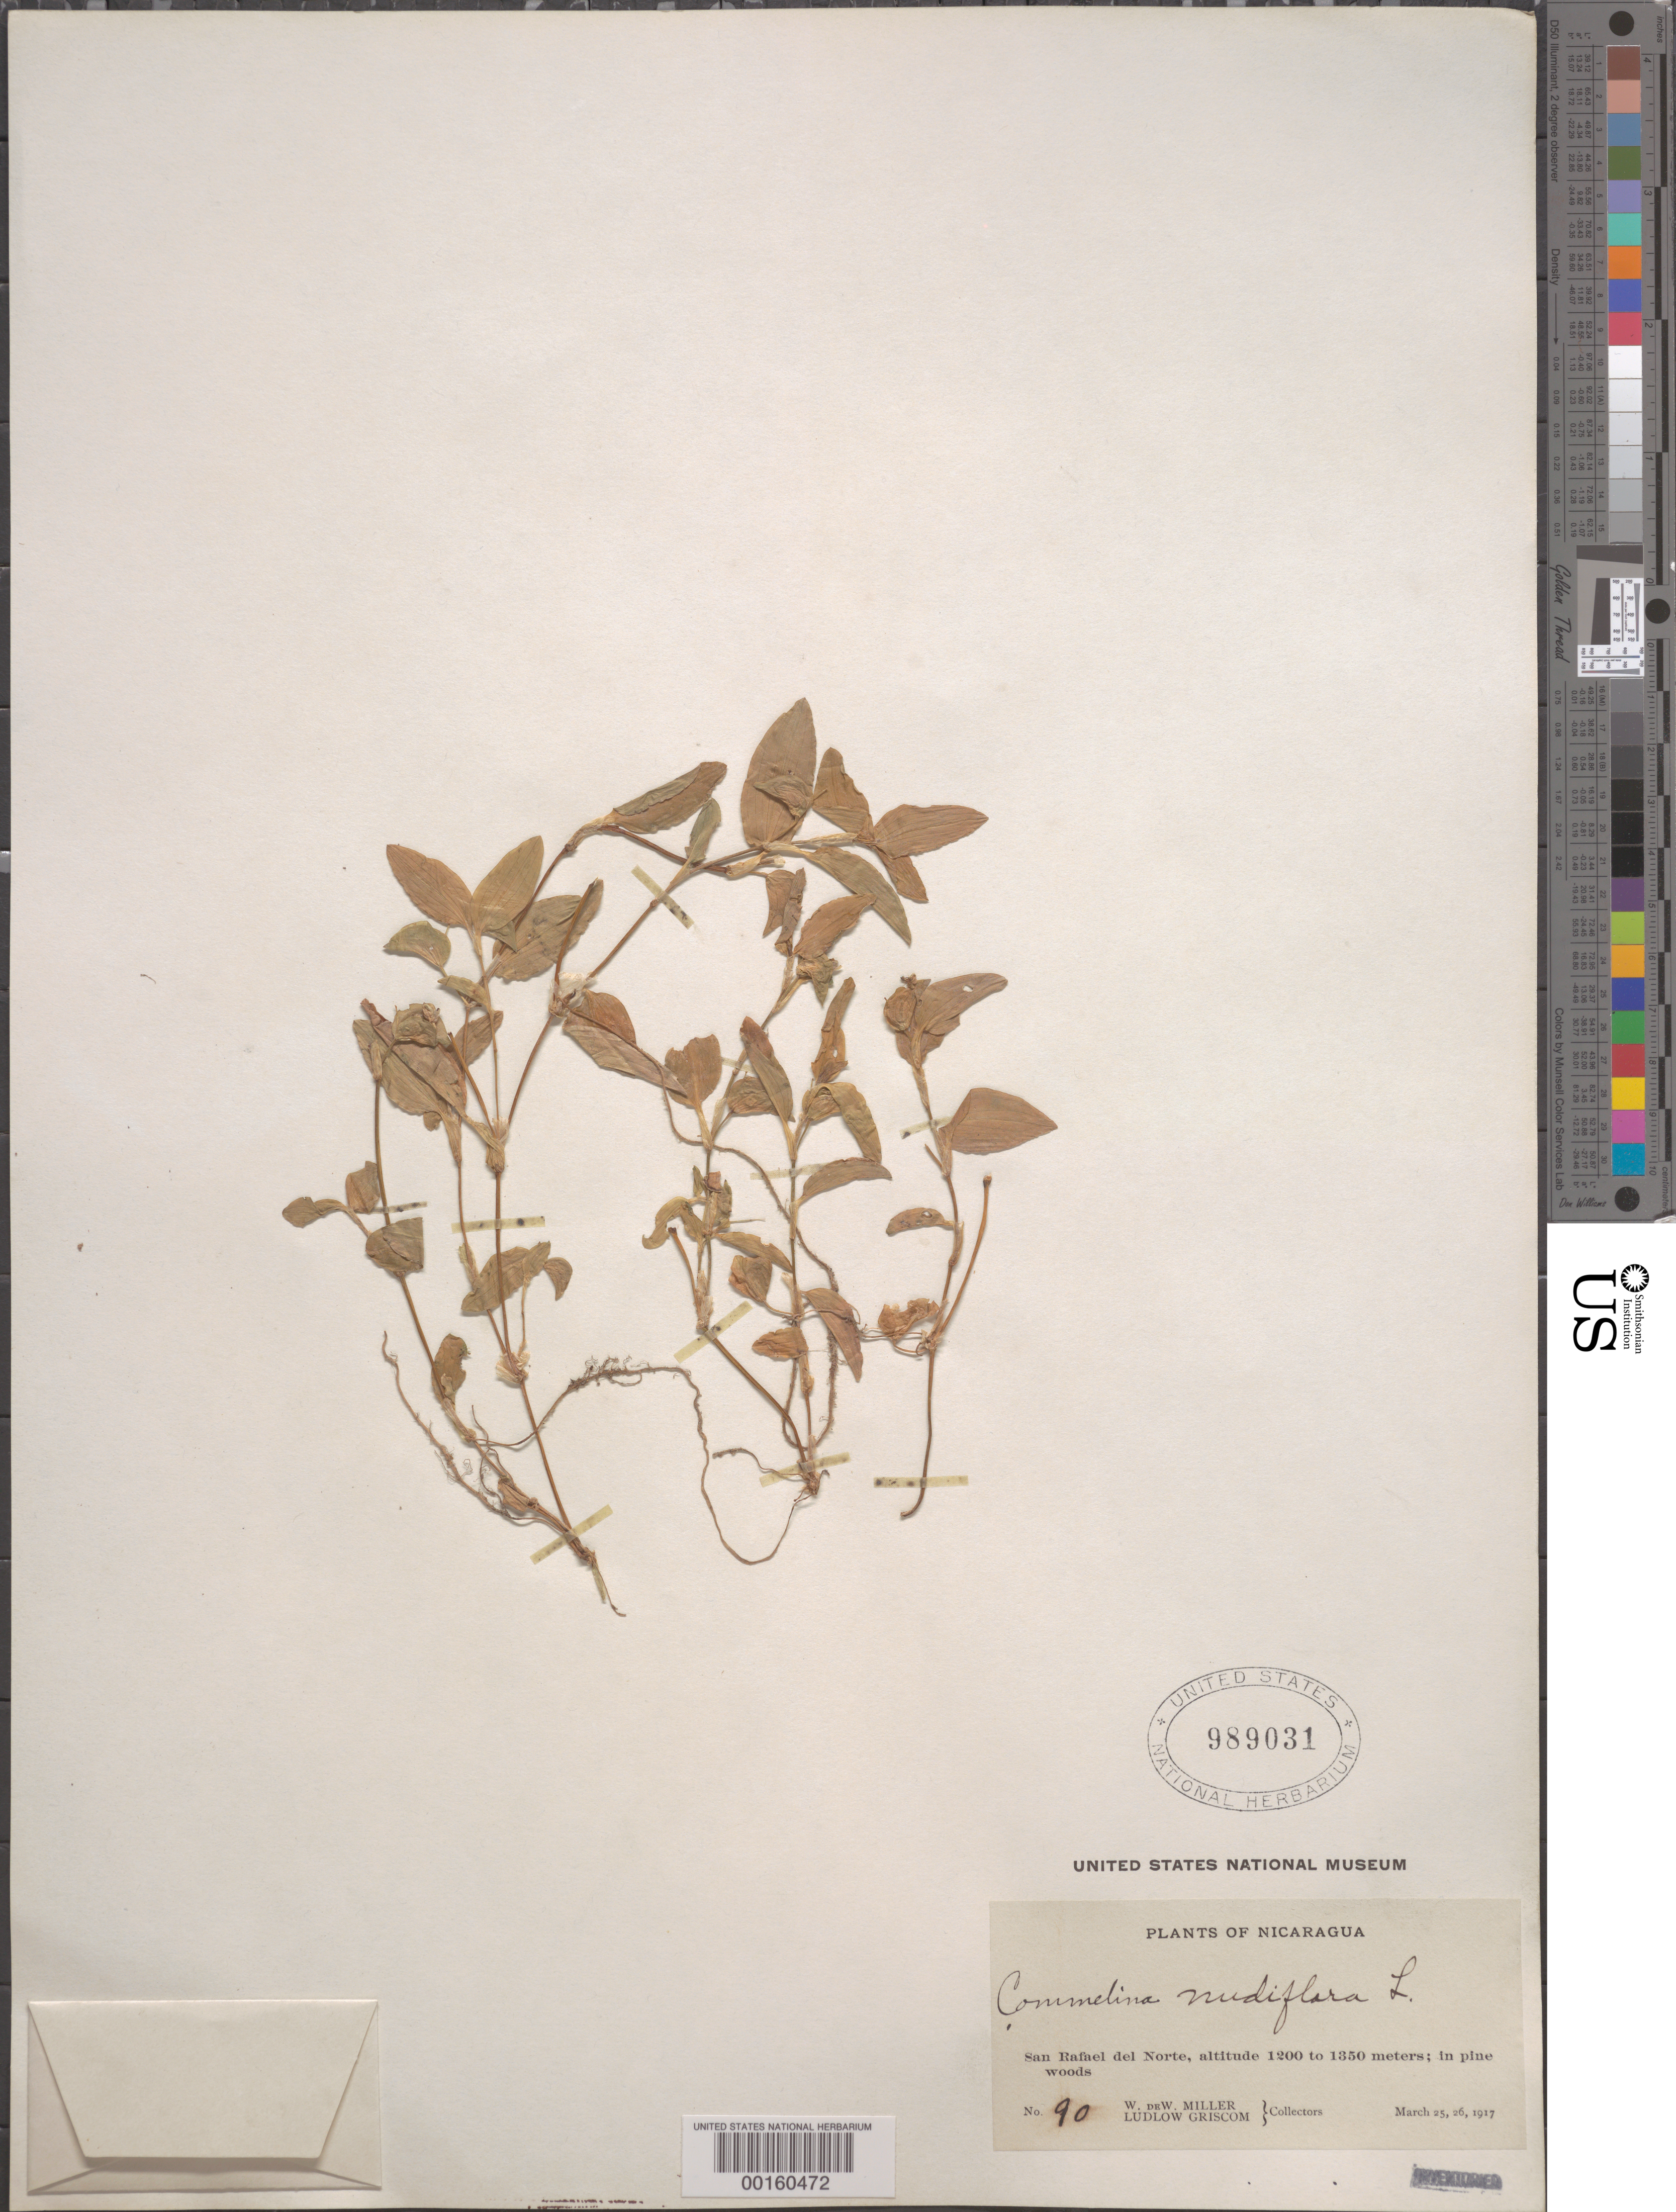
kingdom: Plantae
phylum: Tracheophyta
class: Liliopsida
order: Commelinales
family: Commelinaceae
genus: Commelina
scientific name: Commelina diffusa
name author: Burm. f.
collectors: W. W. Miller & L. Grisom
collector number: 90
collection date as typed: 25 Mar 1917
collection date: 1917-03-25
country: Nicaragua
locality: San rafael del norte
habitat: Pine woods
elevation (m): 1200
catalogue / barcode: US 989031